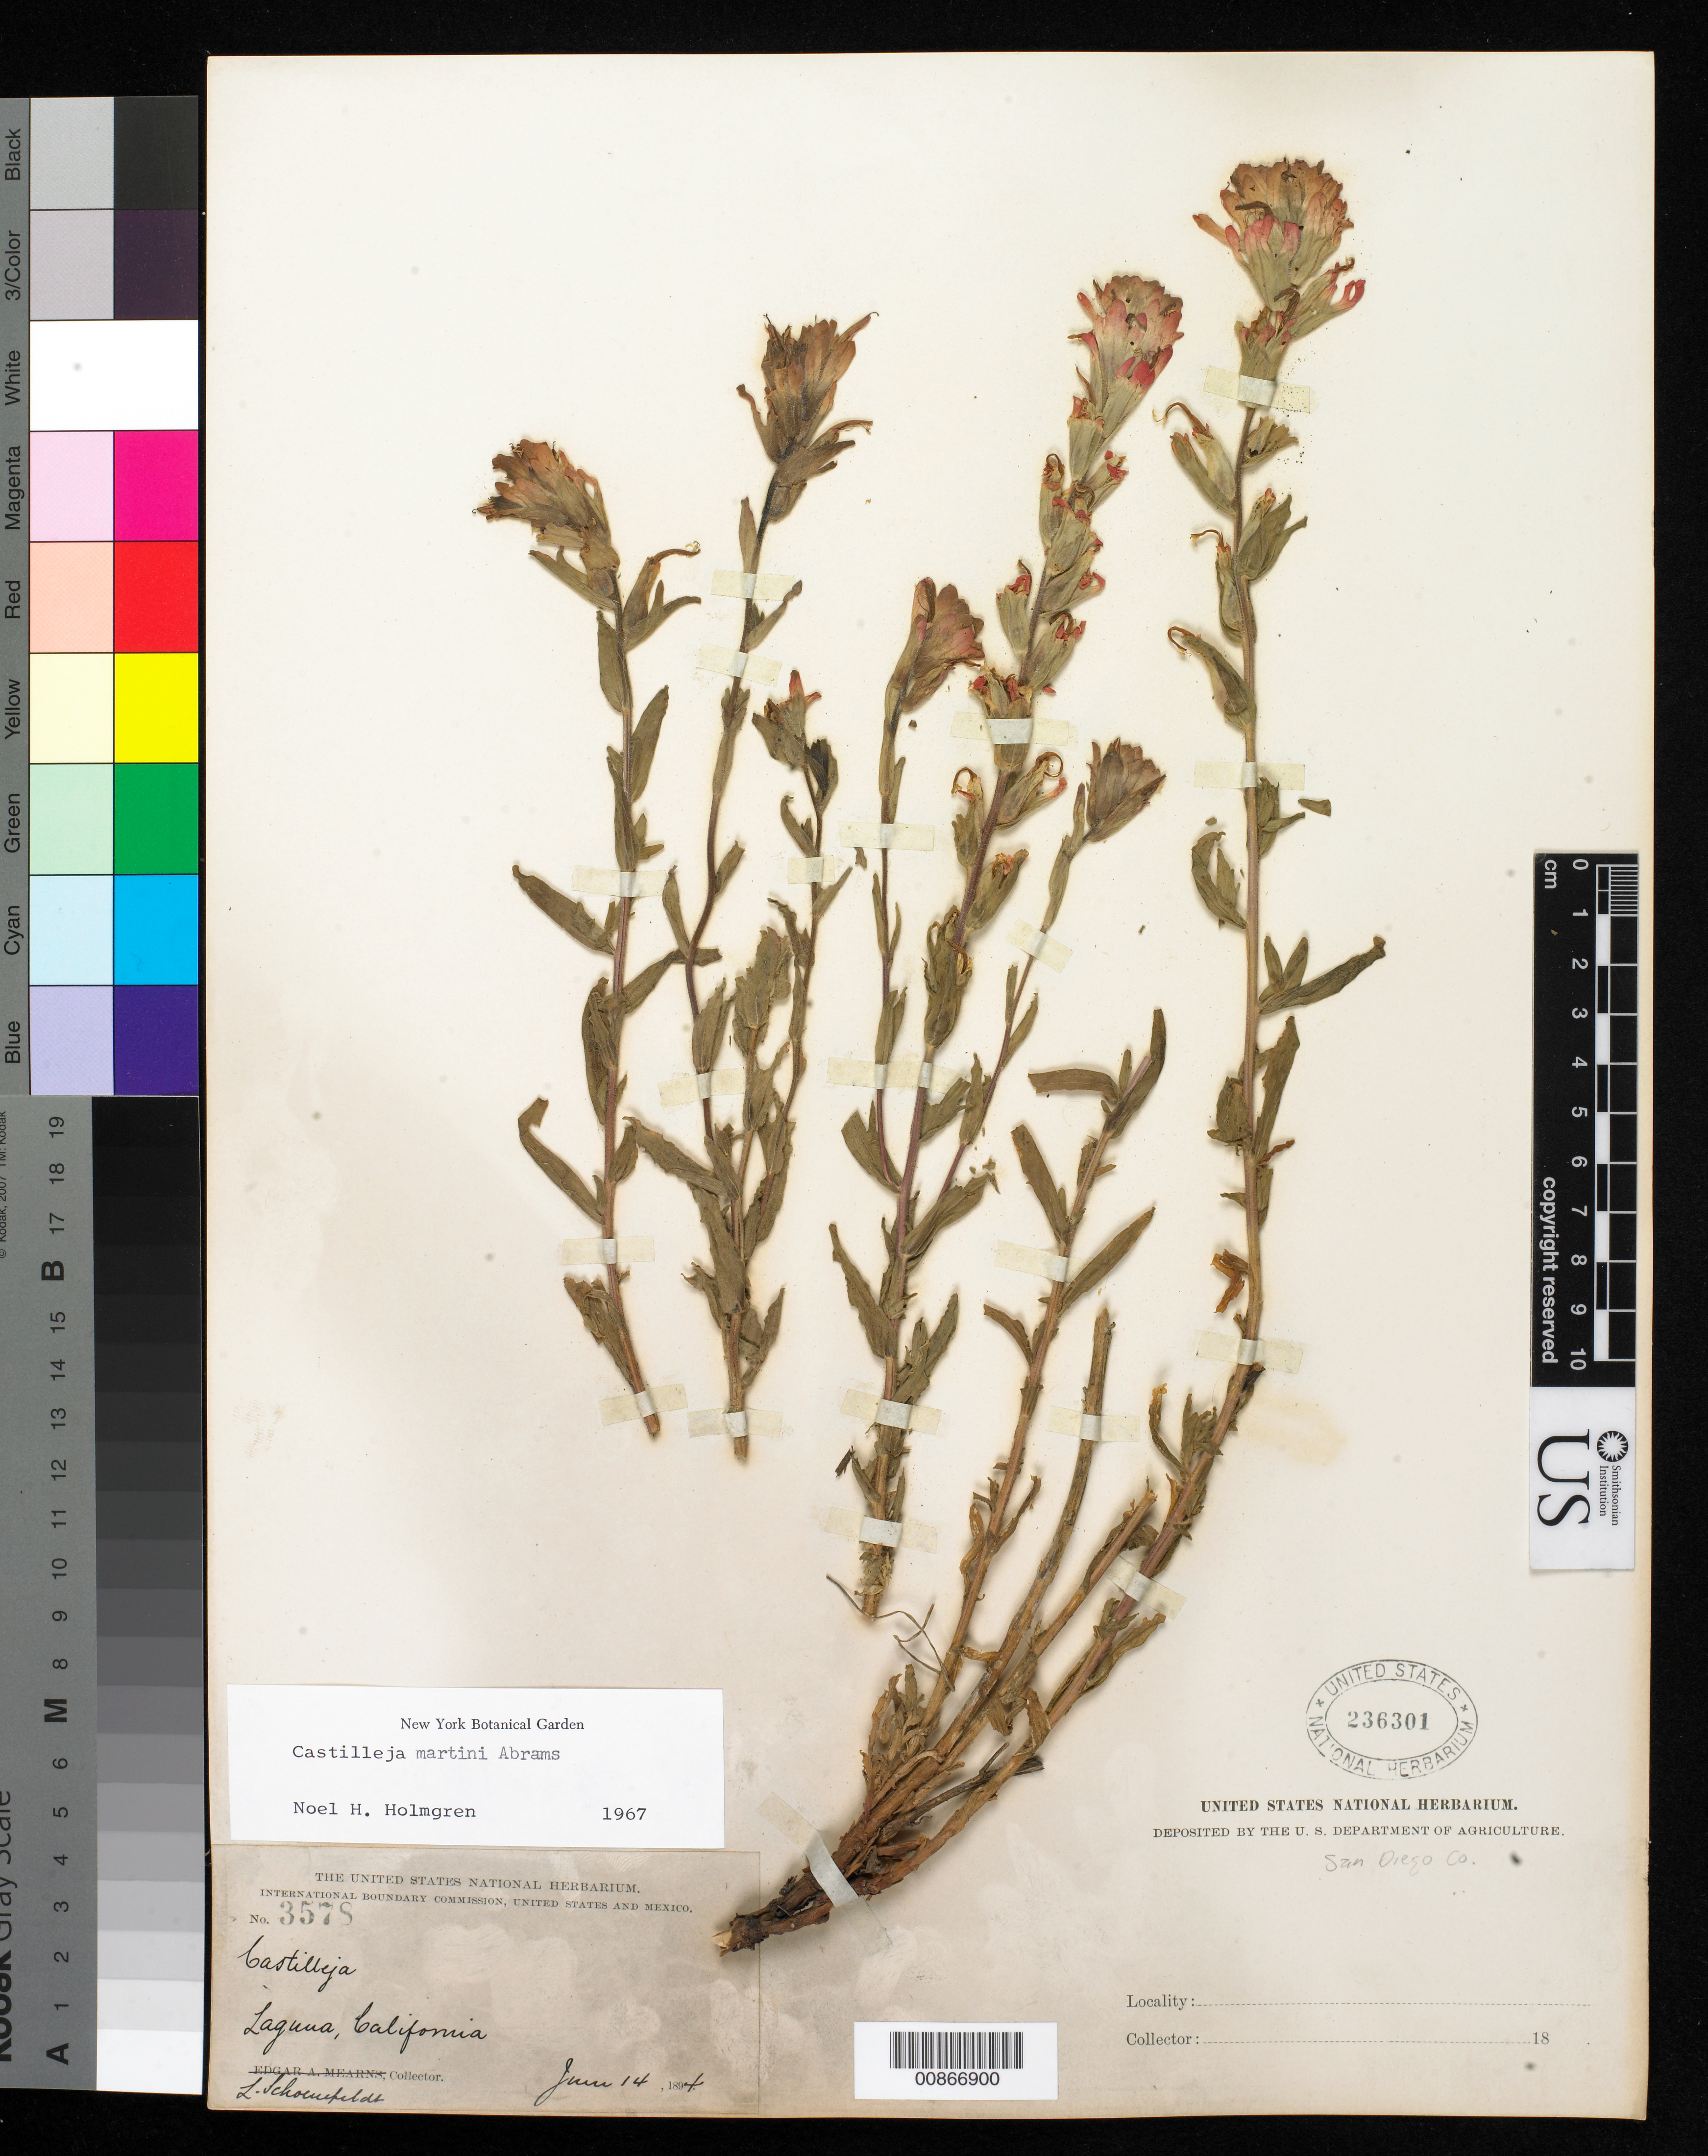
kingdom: Plantae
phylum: Tracheophyta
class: Magnoliopsida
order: Lamiales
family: Orobanchaceae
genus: Castilleja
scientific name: Castilleja martinii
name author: Abrams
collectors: L. Schoenfeldt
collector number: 3578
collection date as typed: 14 Jun 1894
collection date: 1894-06-14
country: United States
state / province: California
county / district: Orange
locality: Laguna, California.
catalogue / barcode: US 236301